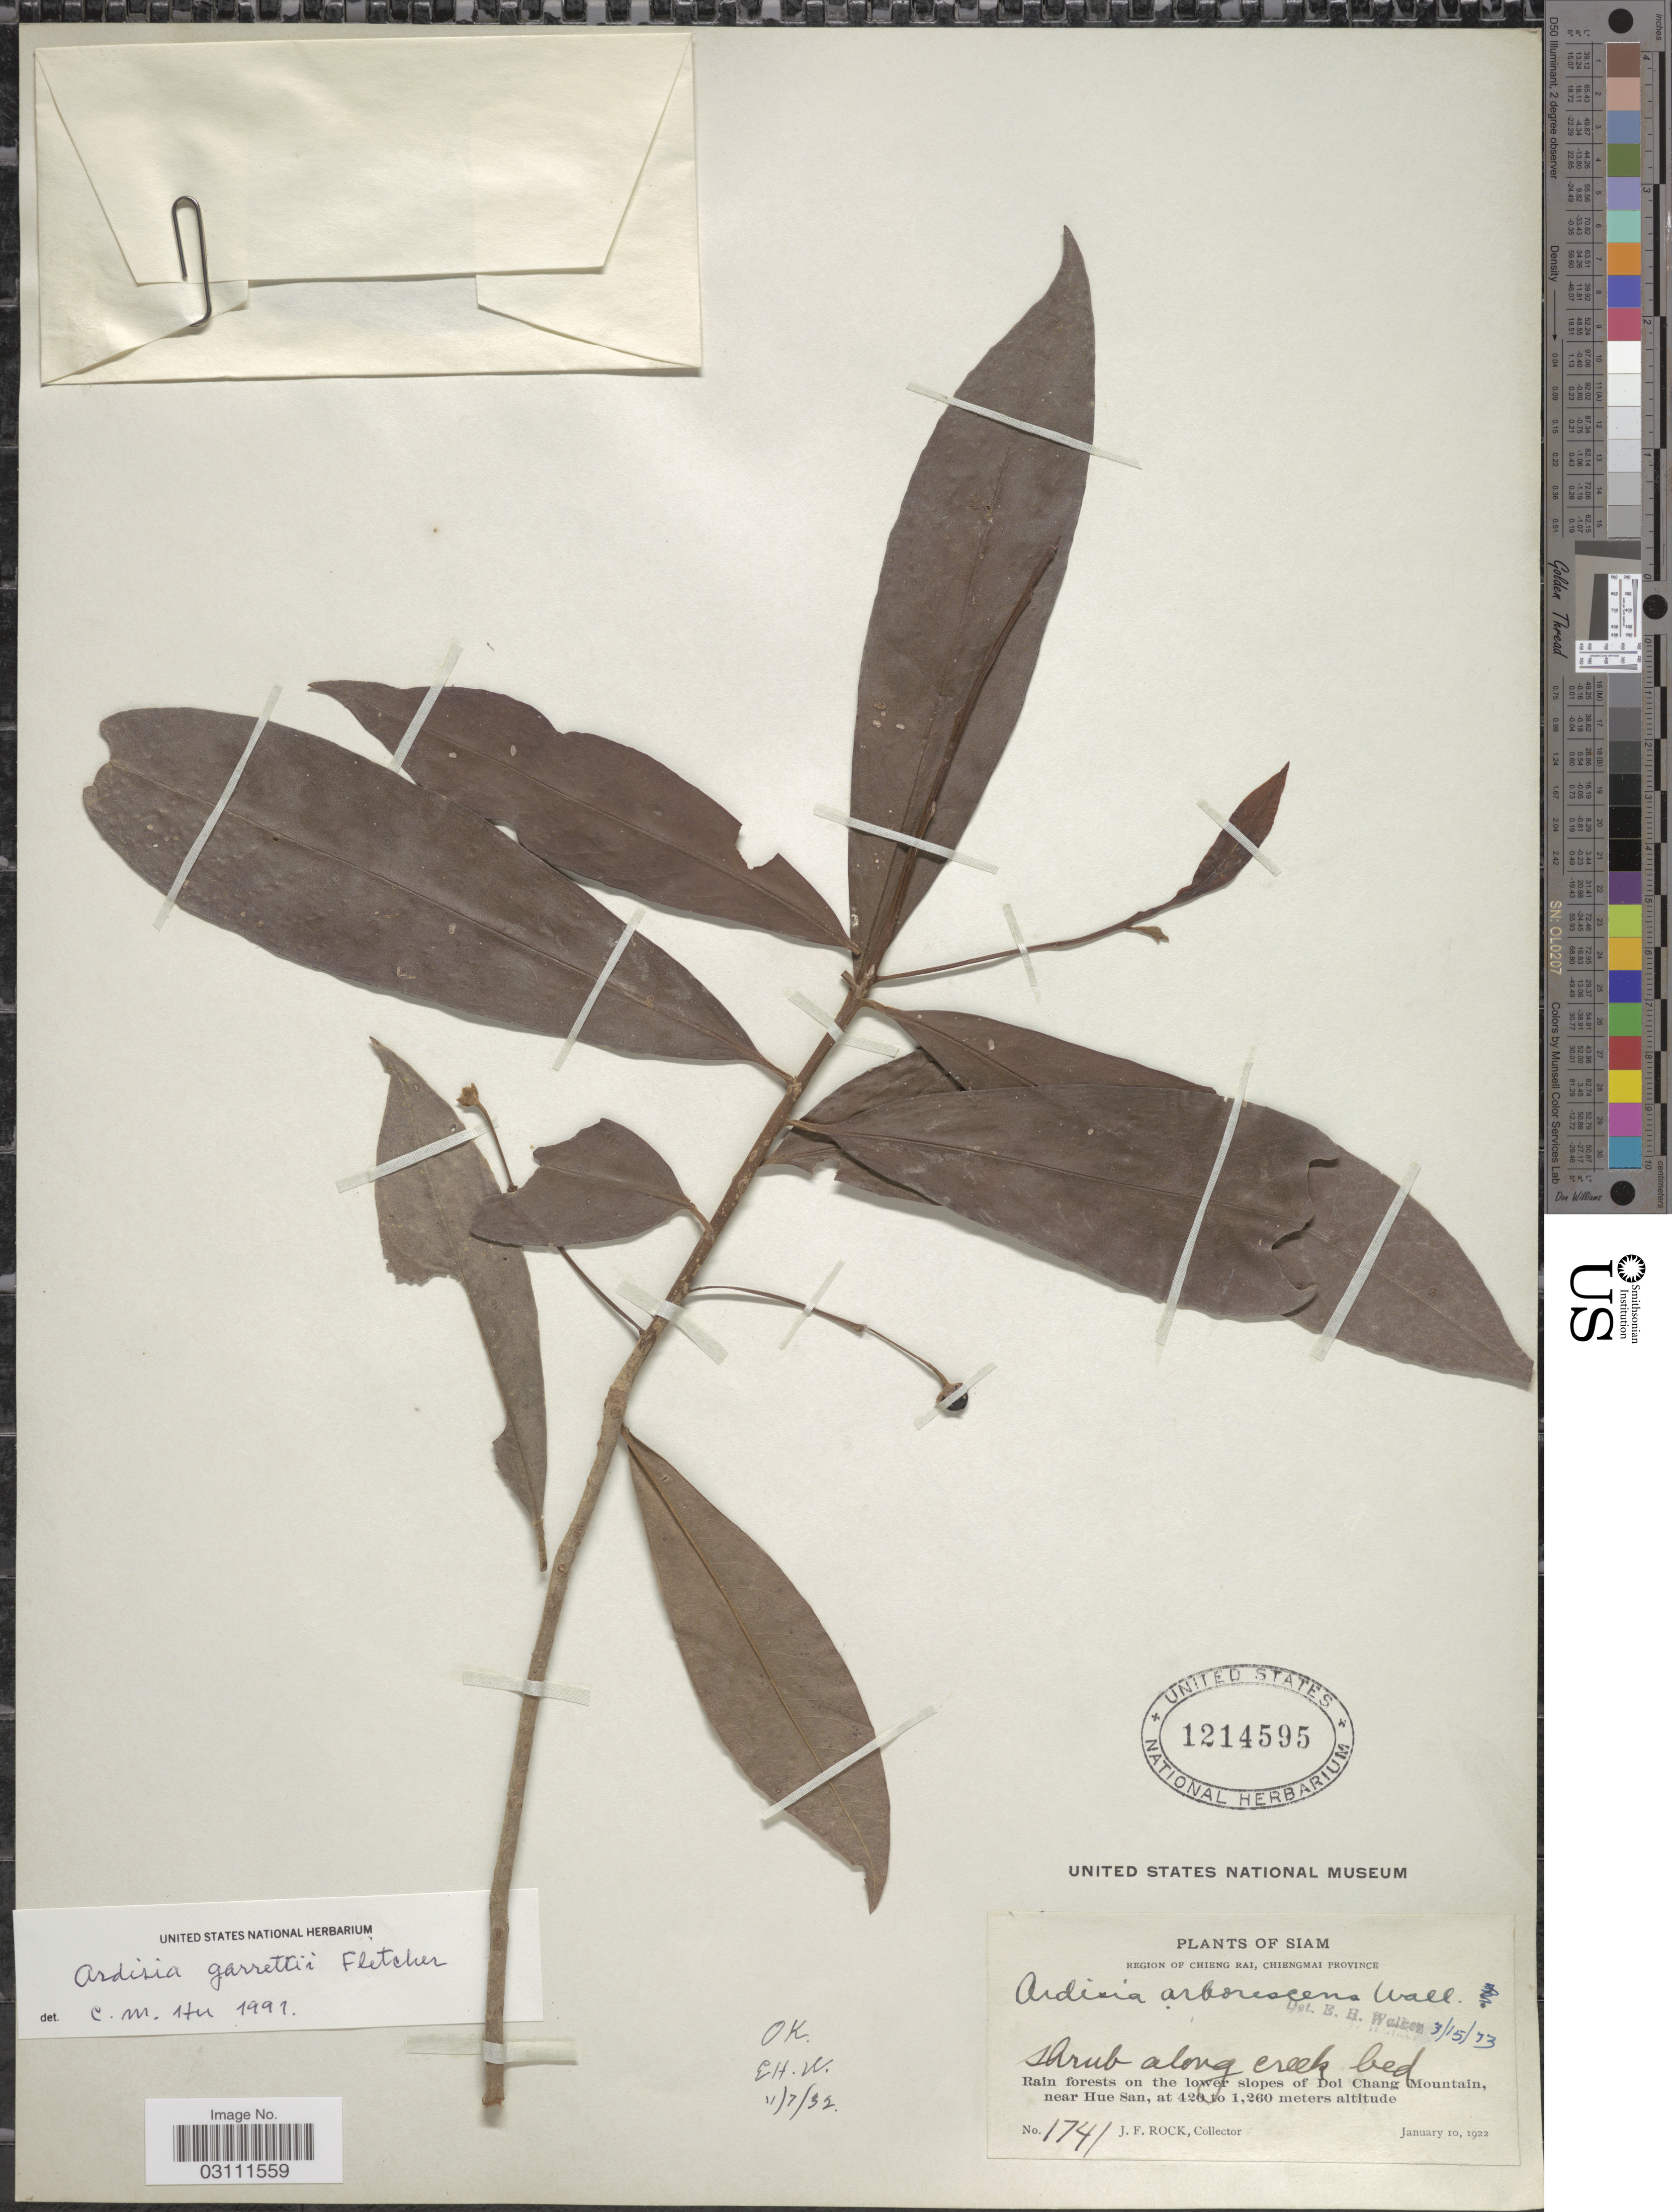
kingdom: Plantae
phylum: Tracheophyta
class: Magnoliopsida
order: Ericales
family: Primulaceae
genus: Ardisia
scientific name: Ardisia garrettii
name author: H.R. Fletcher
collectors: J. Rock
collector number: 1741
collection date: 1922-01-10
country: Thailand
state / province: Chiang Mai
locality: Siam, Region of Chieng Rai, Chiengmai Province, shrub along creek bed, Rain forest on the lower slopes of Doi Chang Mountain, near Hue San.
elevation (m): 420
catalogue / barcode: US 1214595